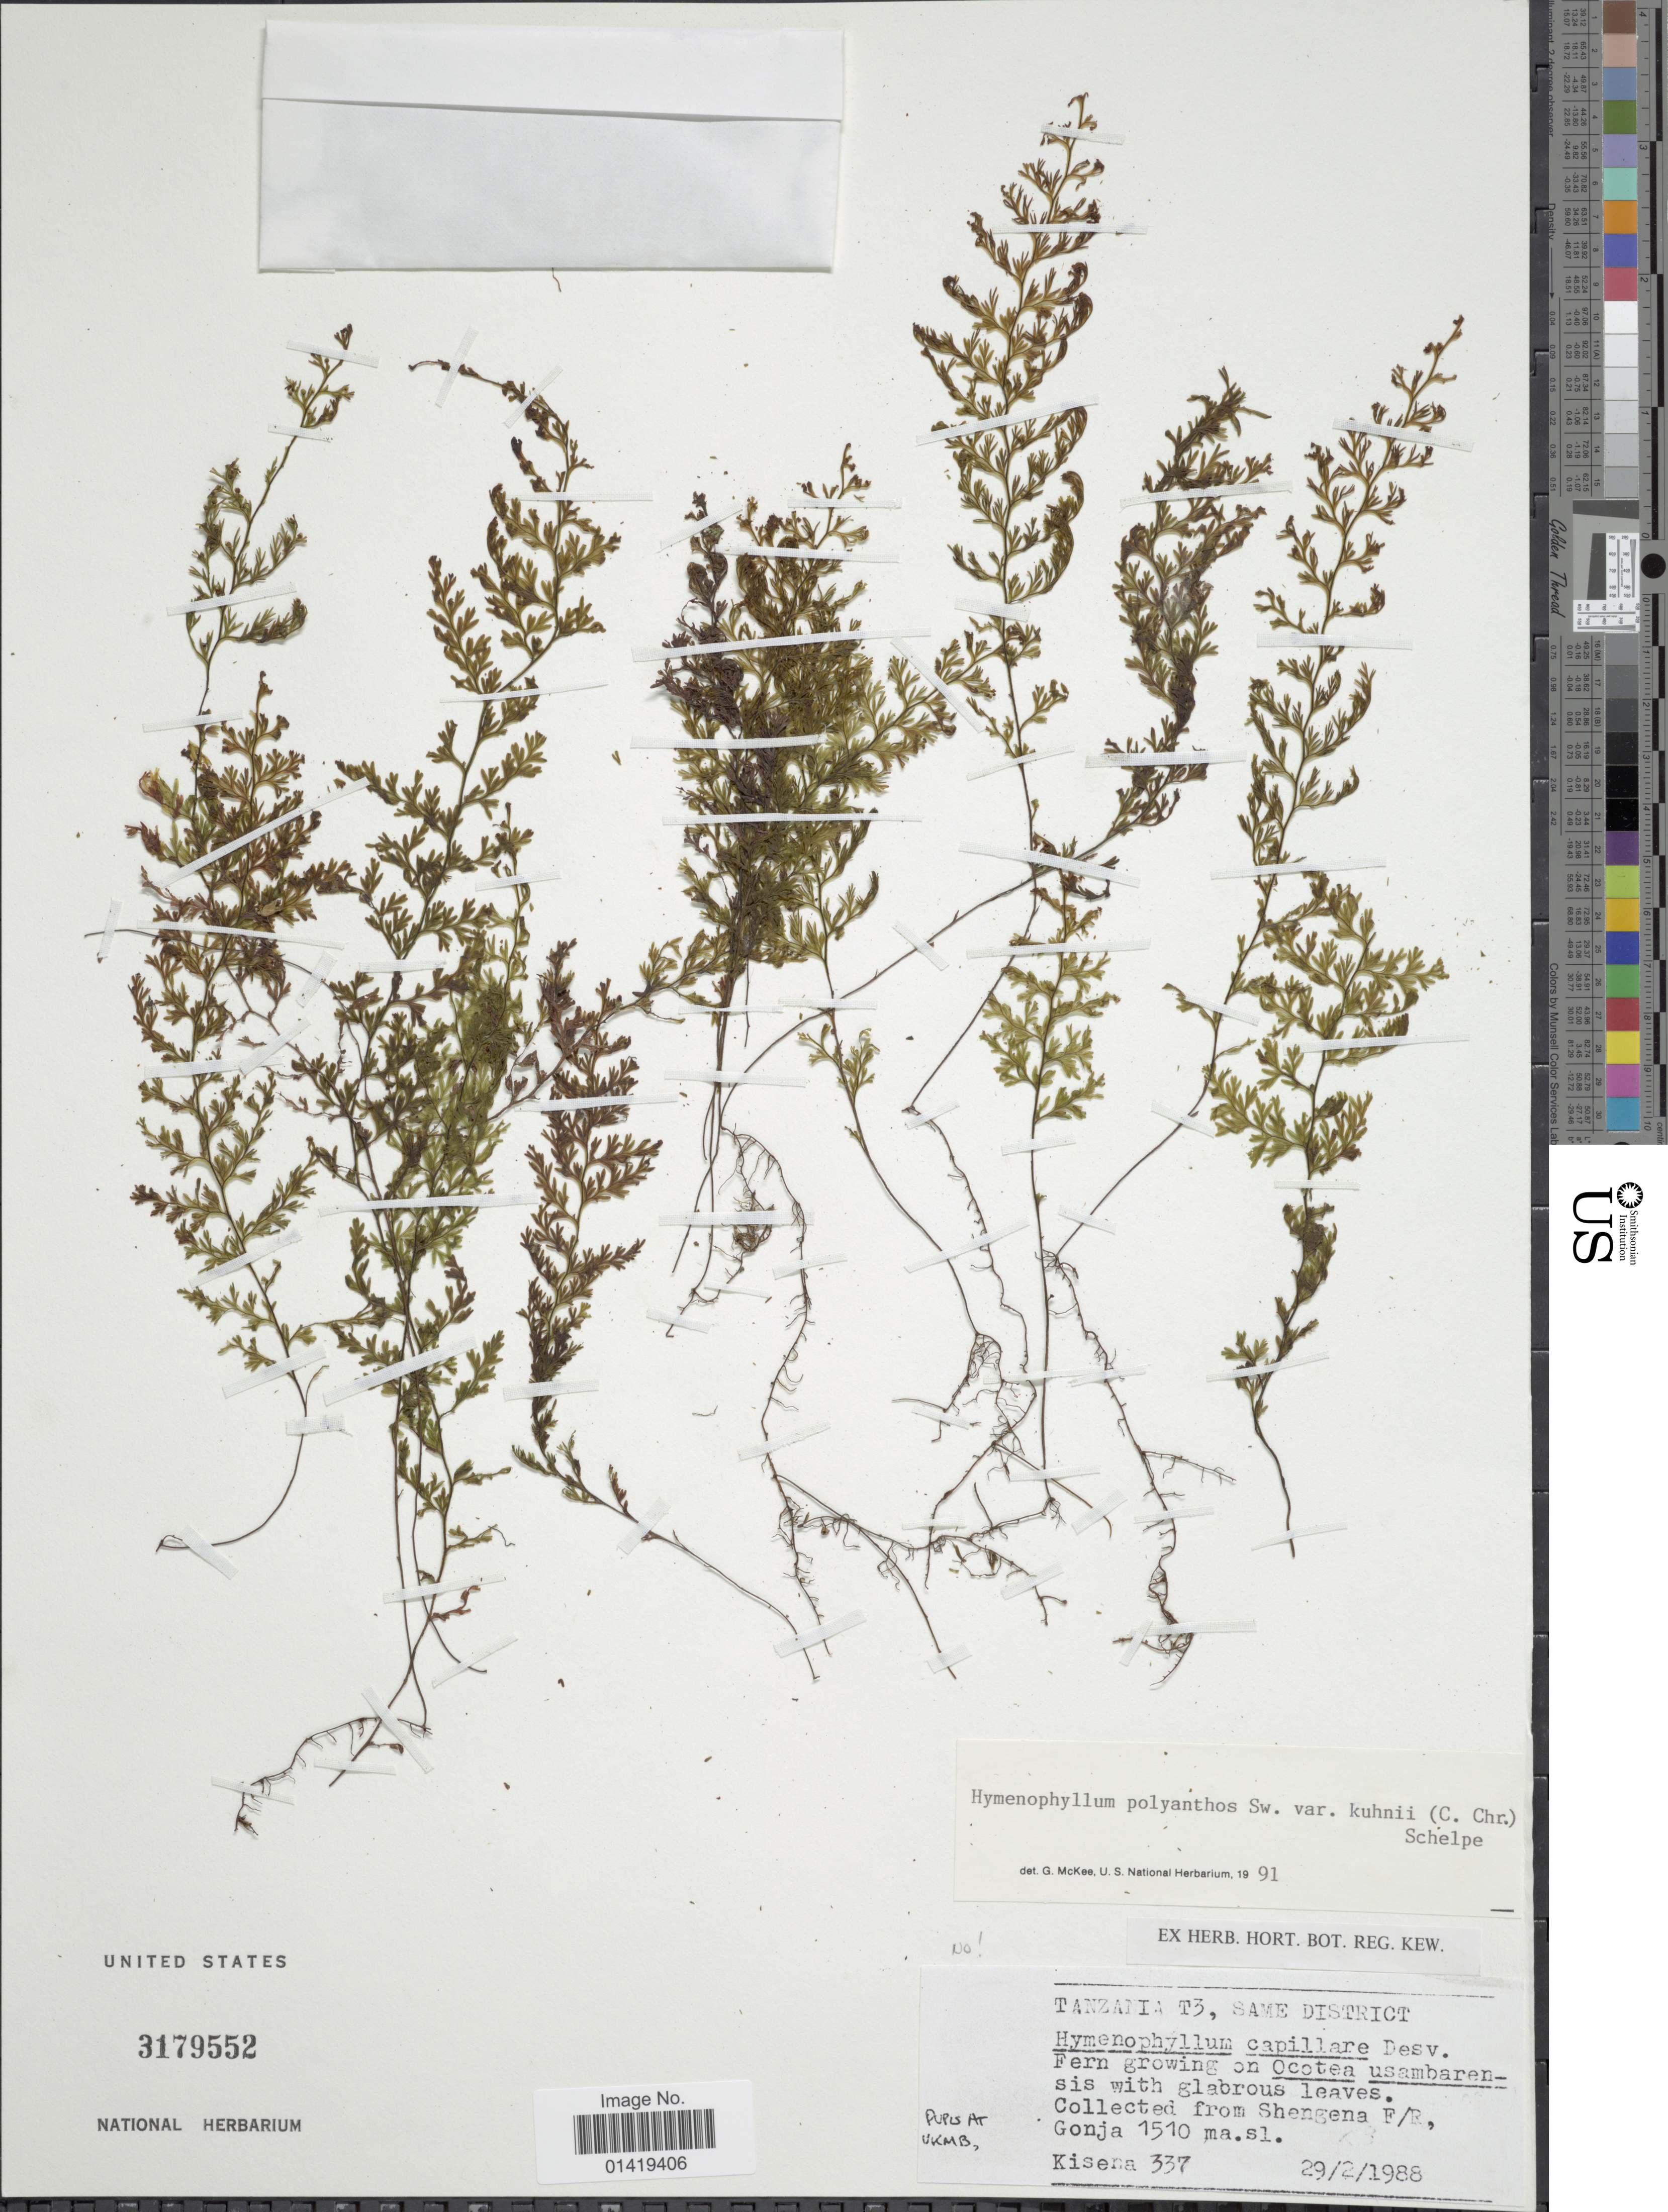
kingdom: Plantae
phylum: Tracheophyta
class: Polypodiopsida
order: Hymenophyllales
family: Hymenophyllaceae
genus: Hymenophyllum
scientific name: Hymenophyllum polyanthos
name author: (Sw.) Sw.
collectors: Kisena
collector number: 337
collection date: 1988-02-29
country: Tanzania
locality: Tanzania T3, Same district collected from Shengena F/E Gonja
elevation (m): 1510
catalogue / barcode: US 3179552